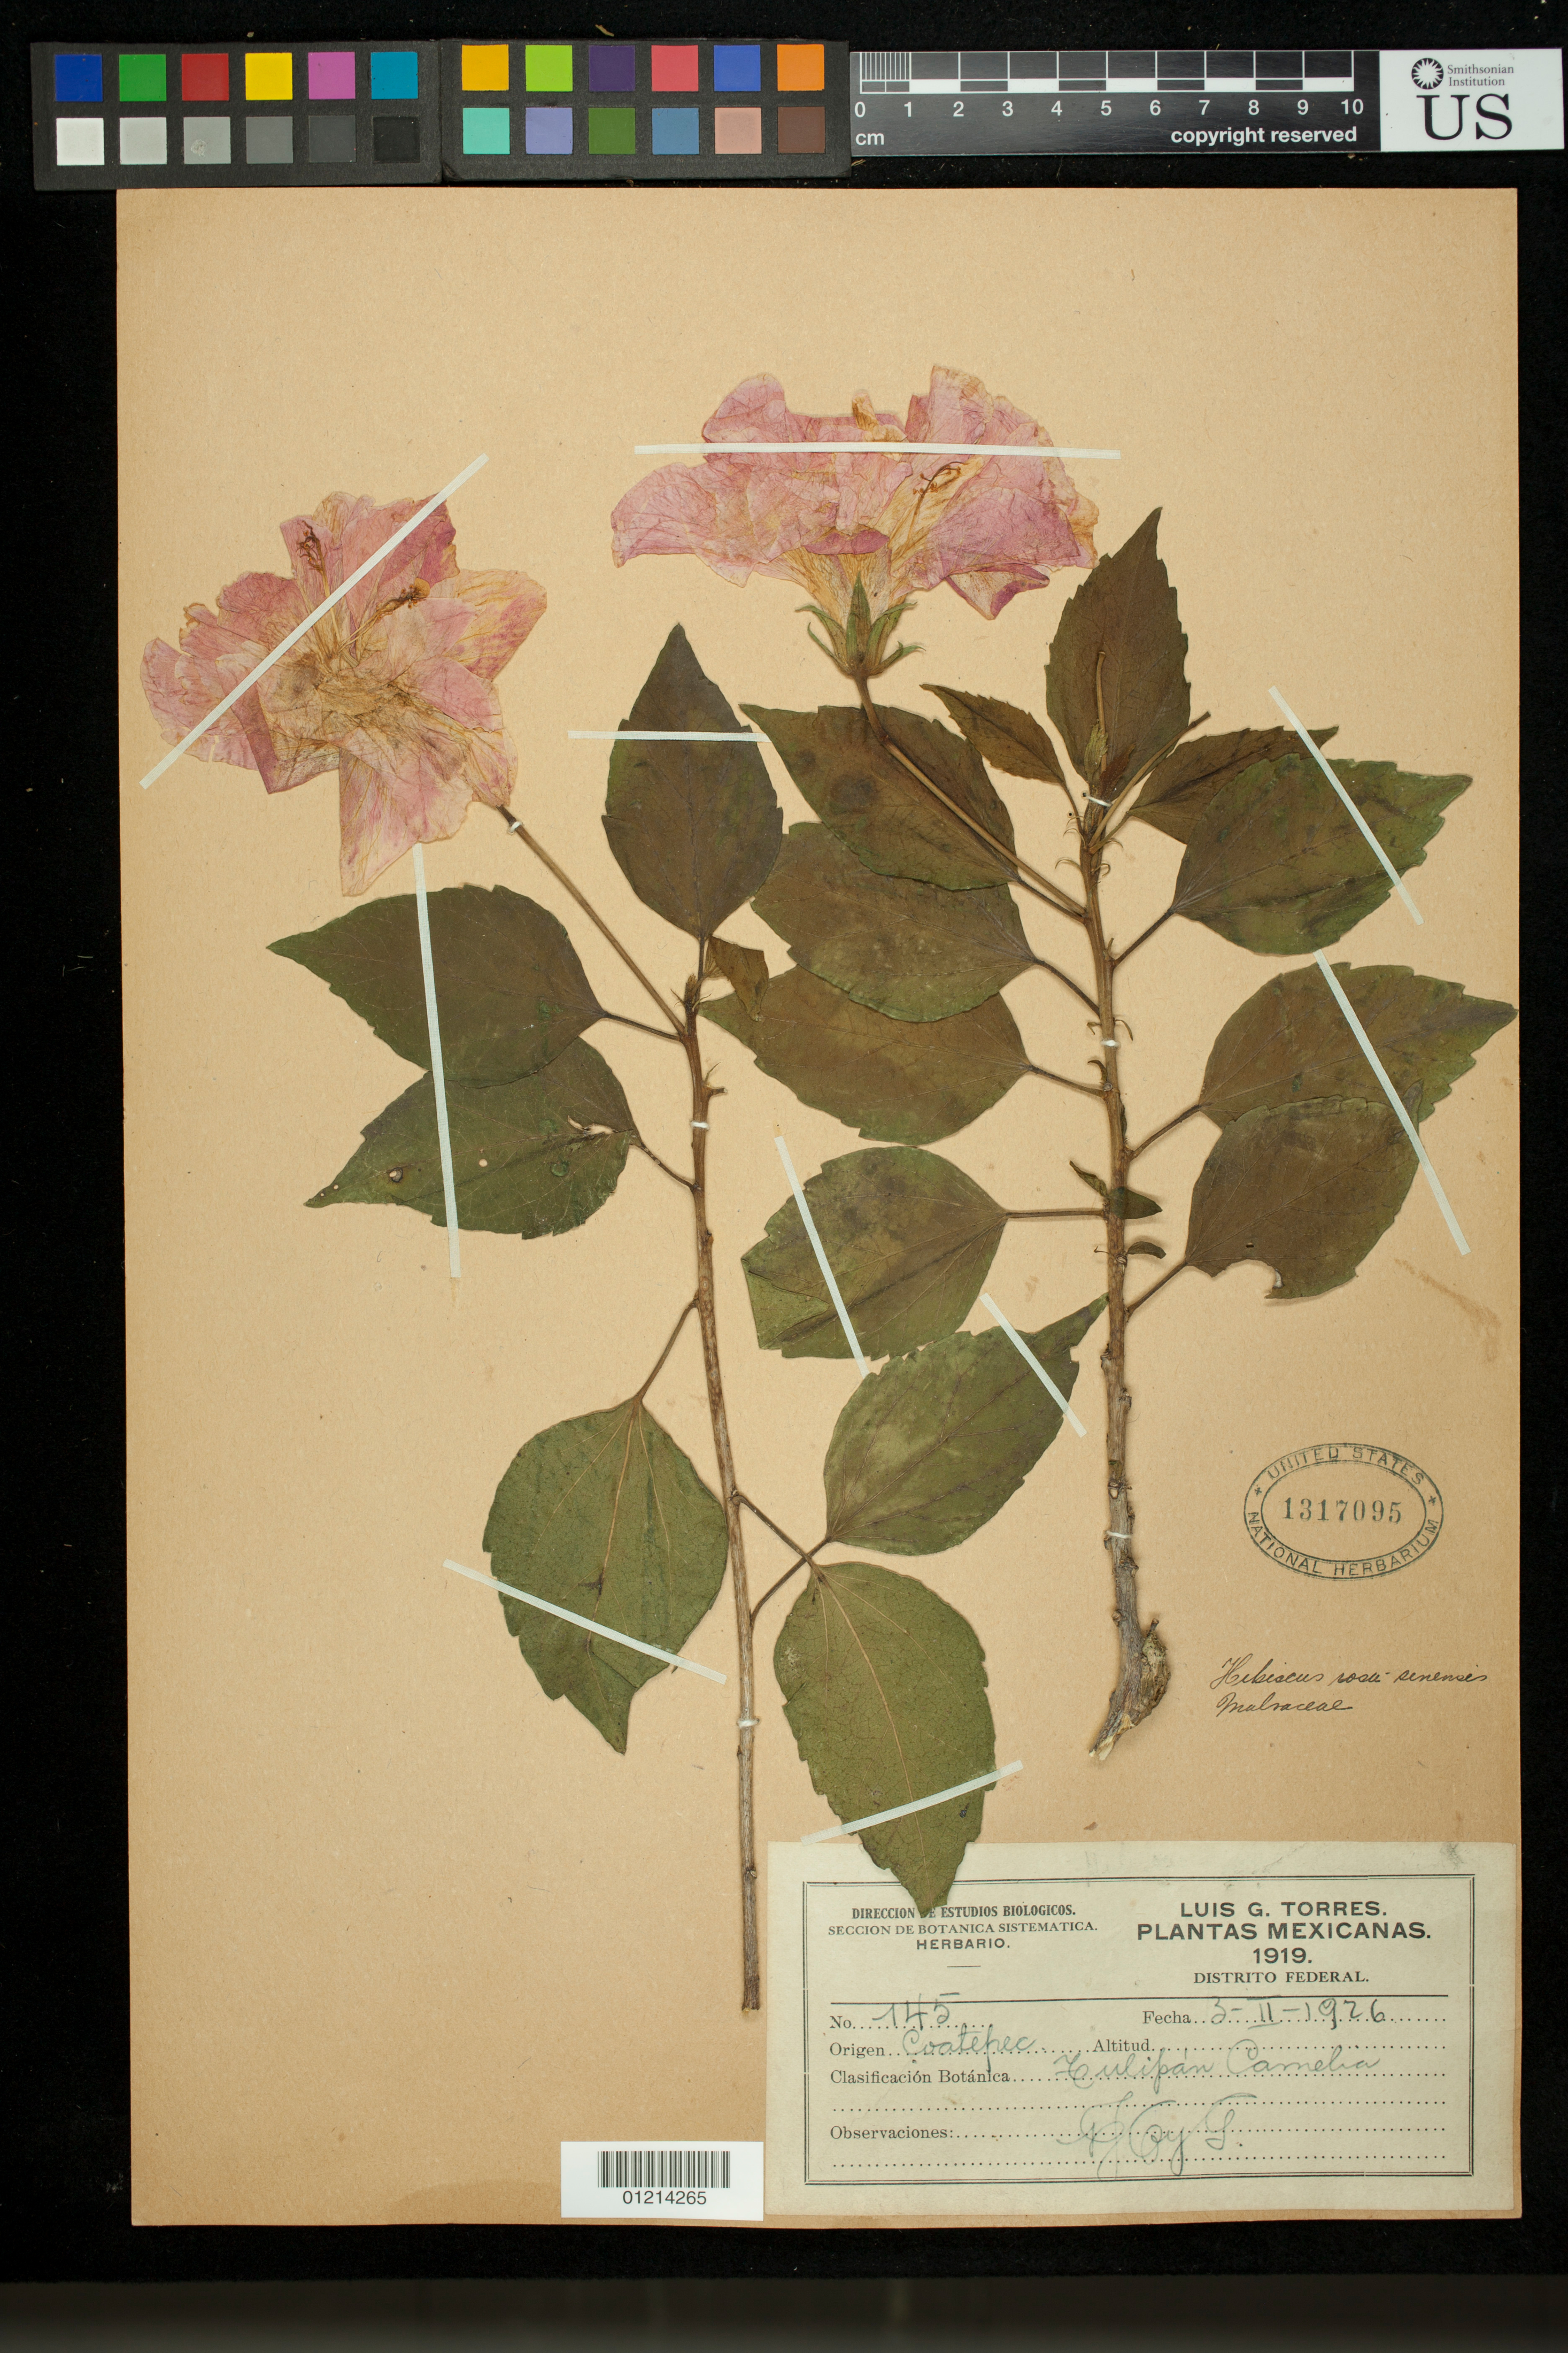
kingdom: Plantae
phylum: Tracheophyta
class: Magnoliopsida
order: Malvales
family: Malvaceae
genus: Hibiscus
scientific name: Hibiscus rosa-sinensis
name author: L.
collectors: L. G. Torres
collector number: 145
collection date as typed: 2/3/1926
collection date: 1926-02-03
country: Mexico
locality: Coatepec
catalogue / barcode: US 1317095